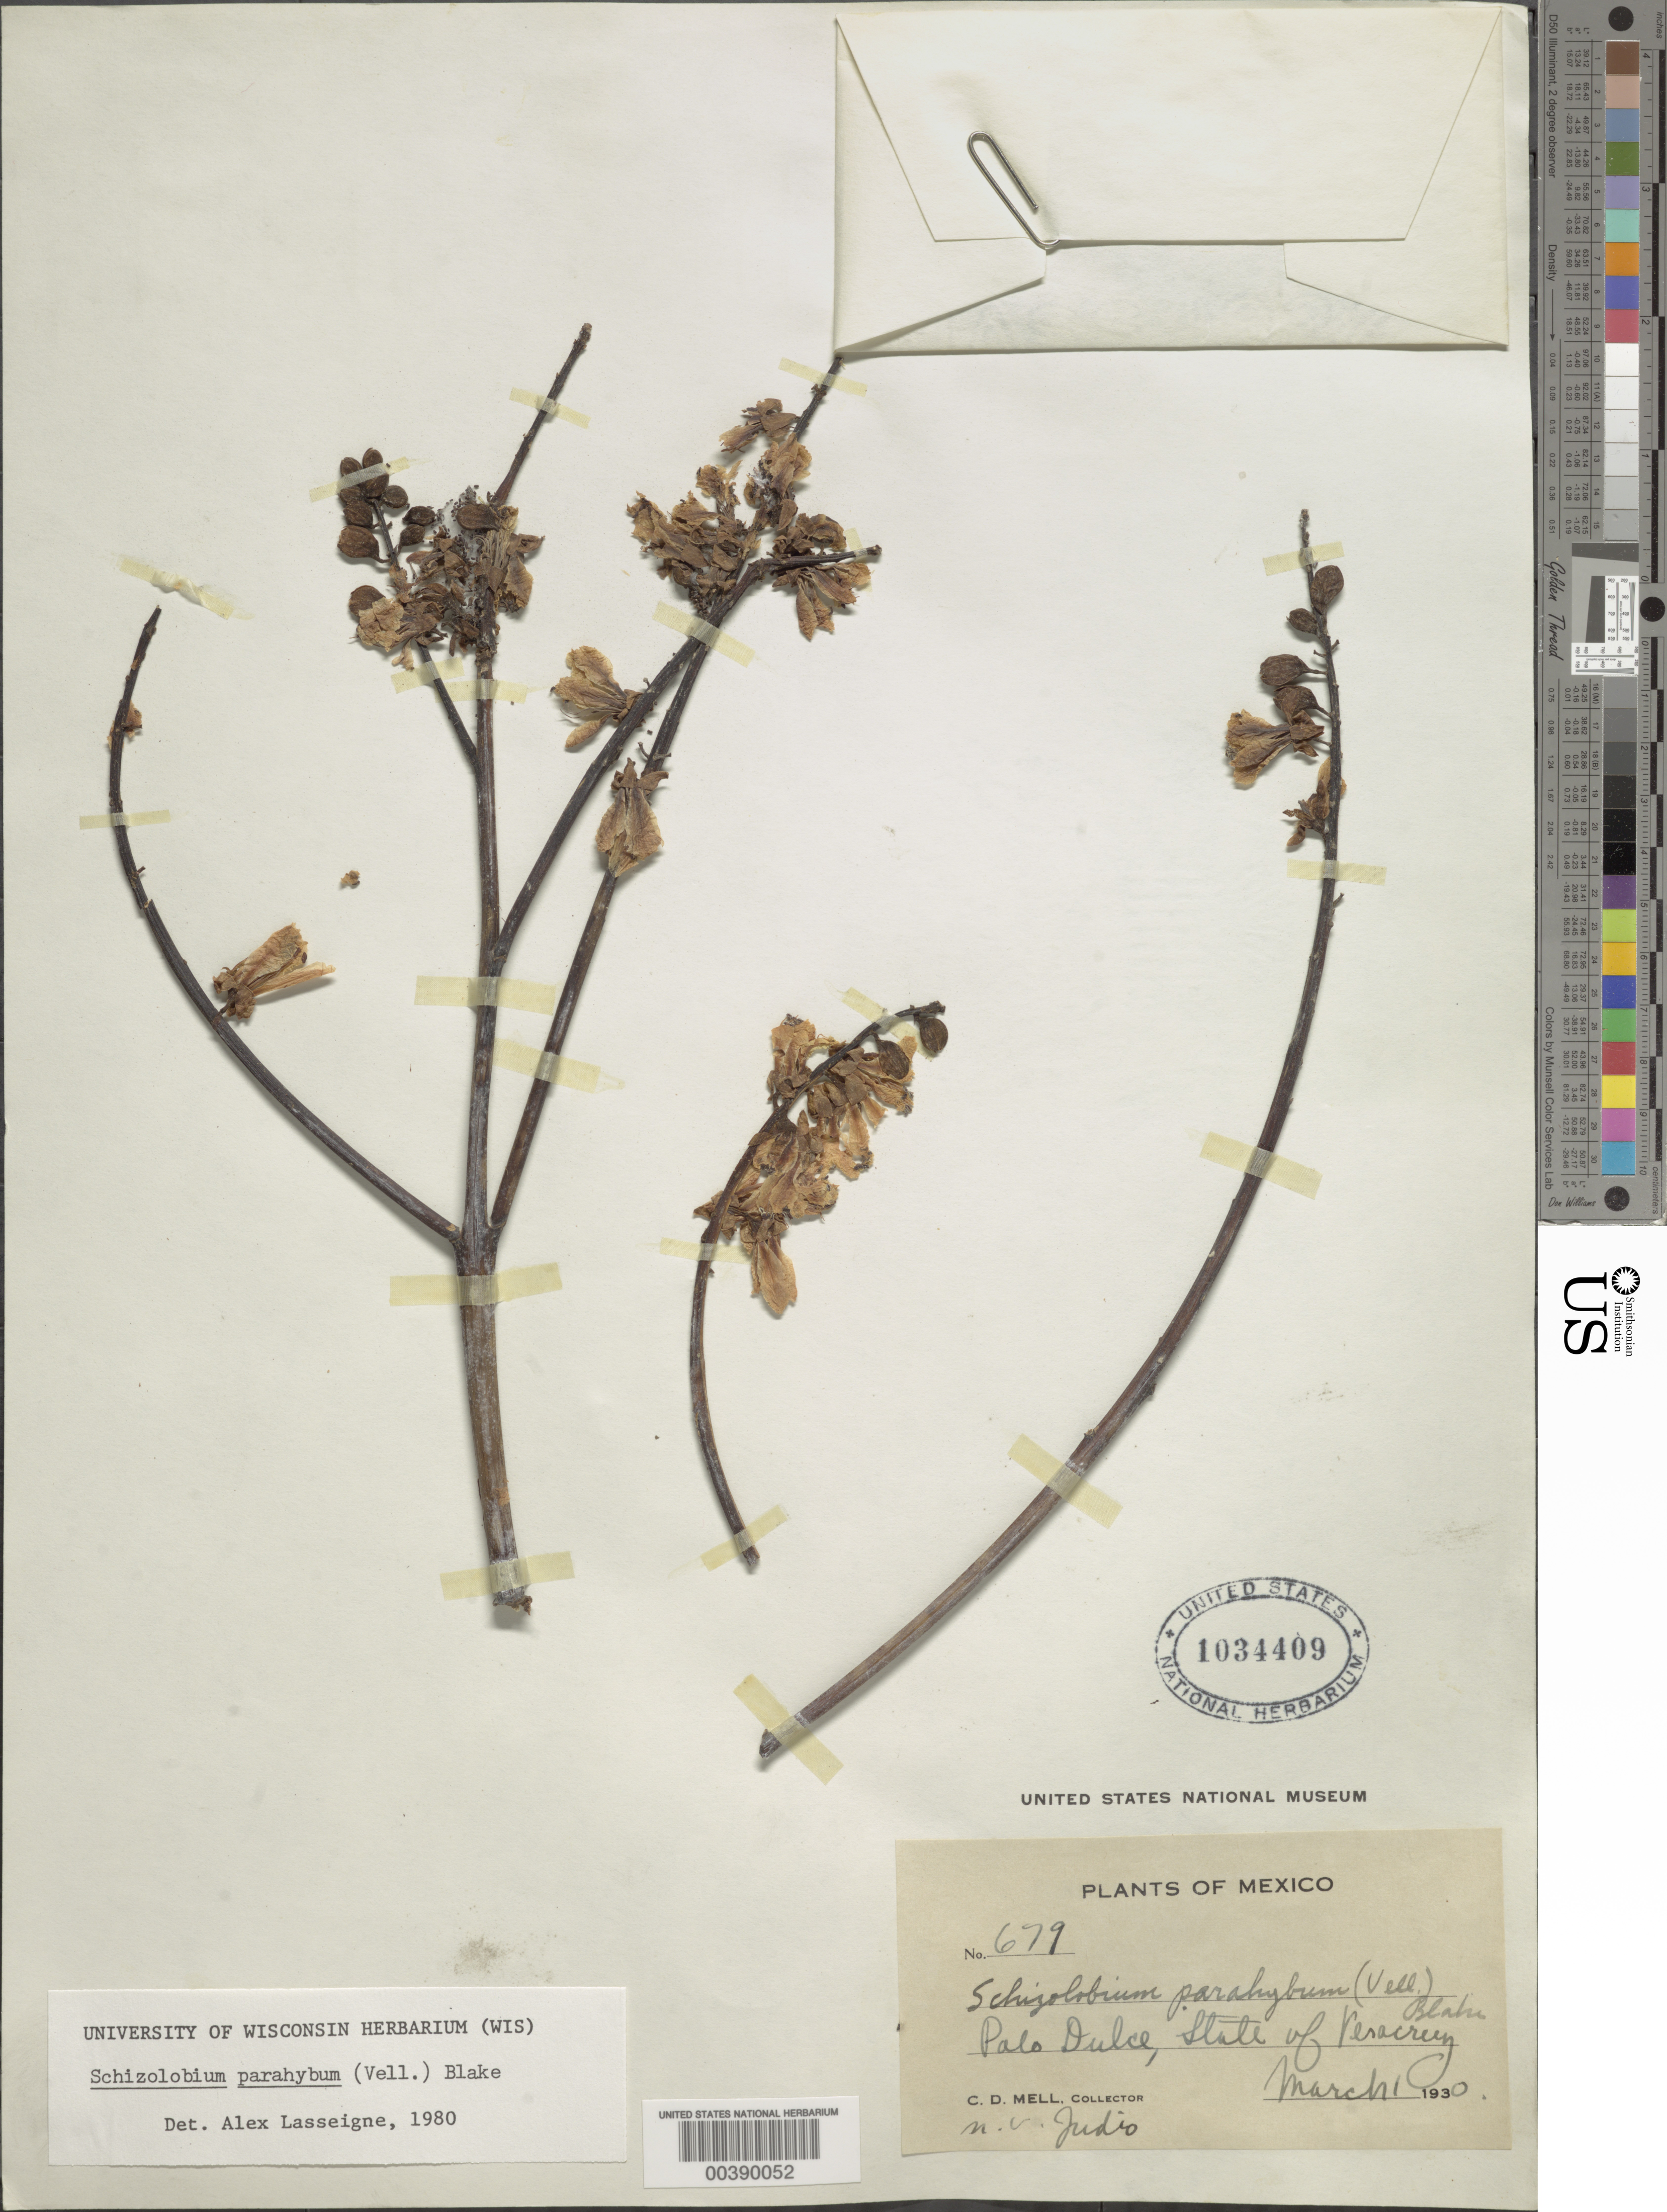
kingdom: Plantae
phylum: Tracheophyta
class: Magnoliopsida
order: Fabales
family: Fabaceae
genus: Schizolobium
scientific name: Schizolobium parahyba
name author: (Vell.) S.F. Blake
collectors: C. D. Mell & M. Judio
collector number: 679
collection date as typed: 01 Mar 1930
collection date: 1930-03-01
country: Mexico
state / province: Veracruz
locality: Palo dulce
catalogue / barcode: US 1034409